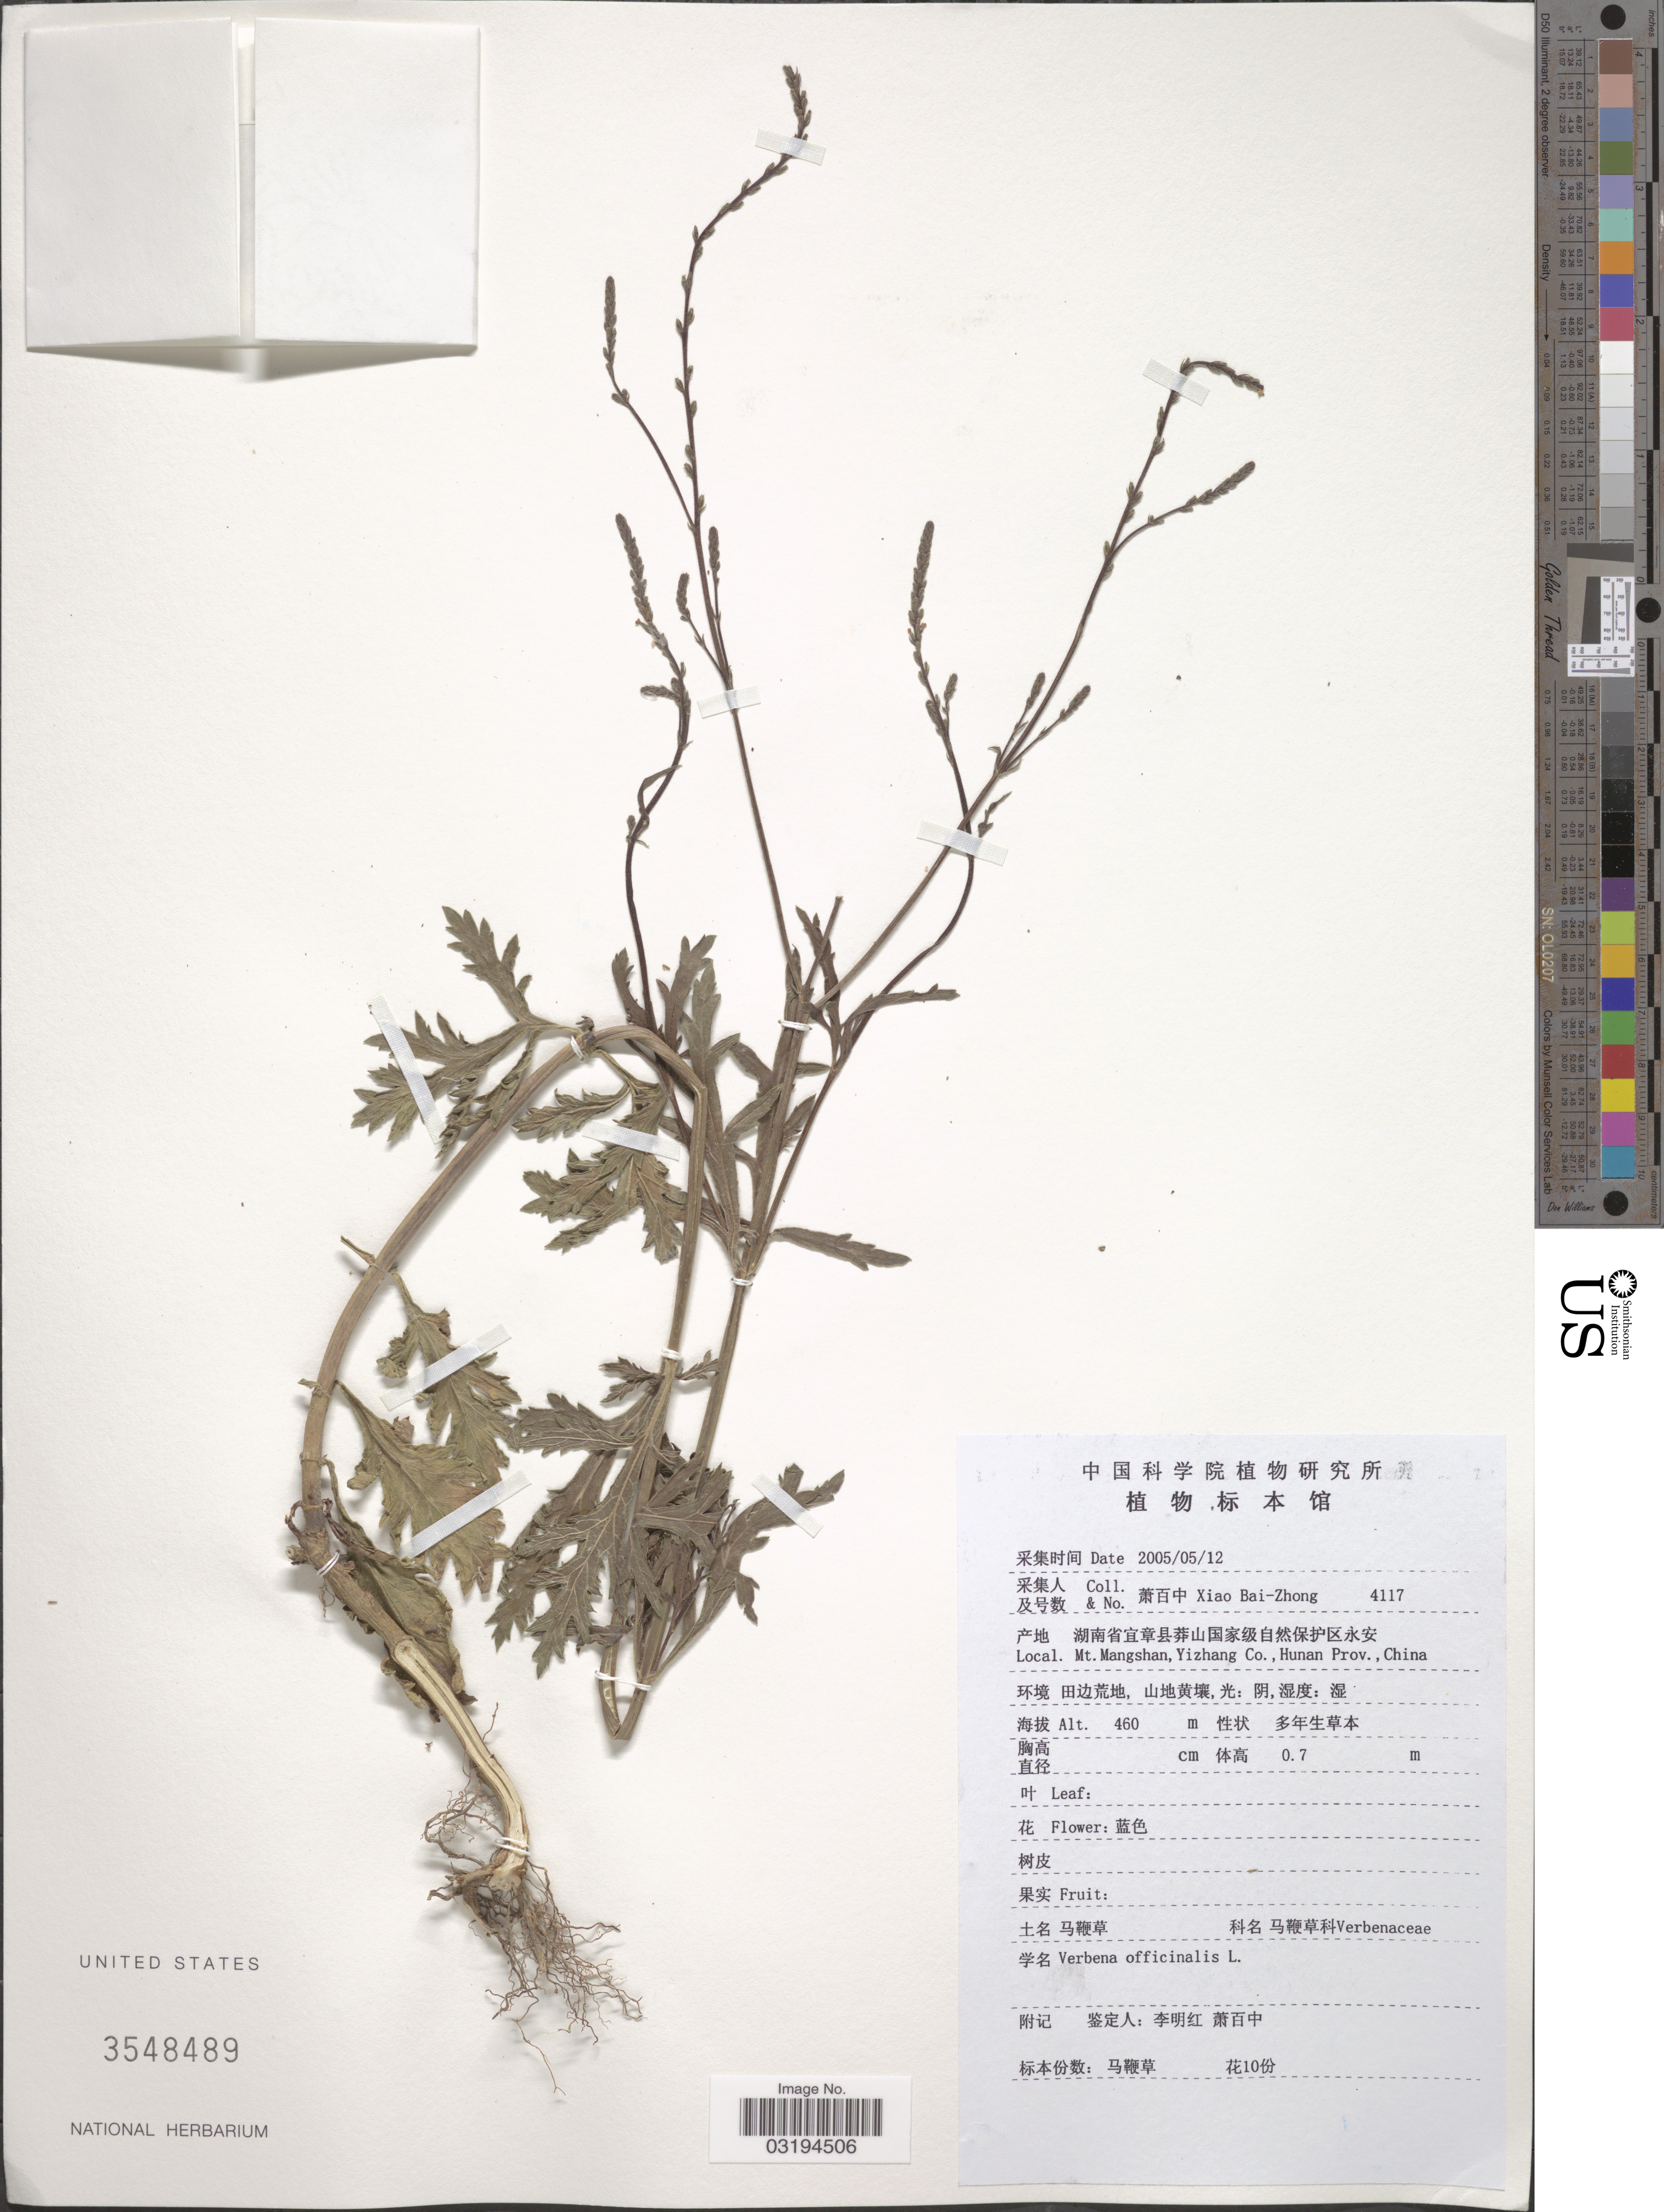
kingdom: Plantae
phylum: Tracheophyta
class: Magnoliopsida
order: Lamiales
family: Verbenaceae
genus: Verbena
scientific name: Verbena officinalis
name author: L.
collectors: B. Z. Xiao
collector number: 4117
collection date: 2005-05-12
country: China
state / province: Hunan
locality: Mt. Mangshan, Yizhang Co., Hunan Prov.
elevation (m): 460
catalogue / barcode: US 3548489